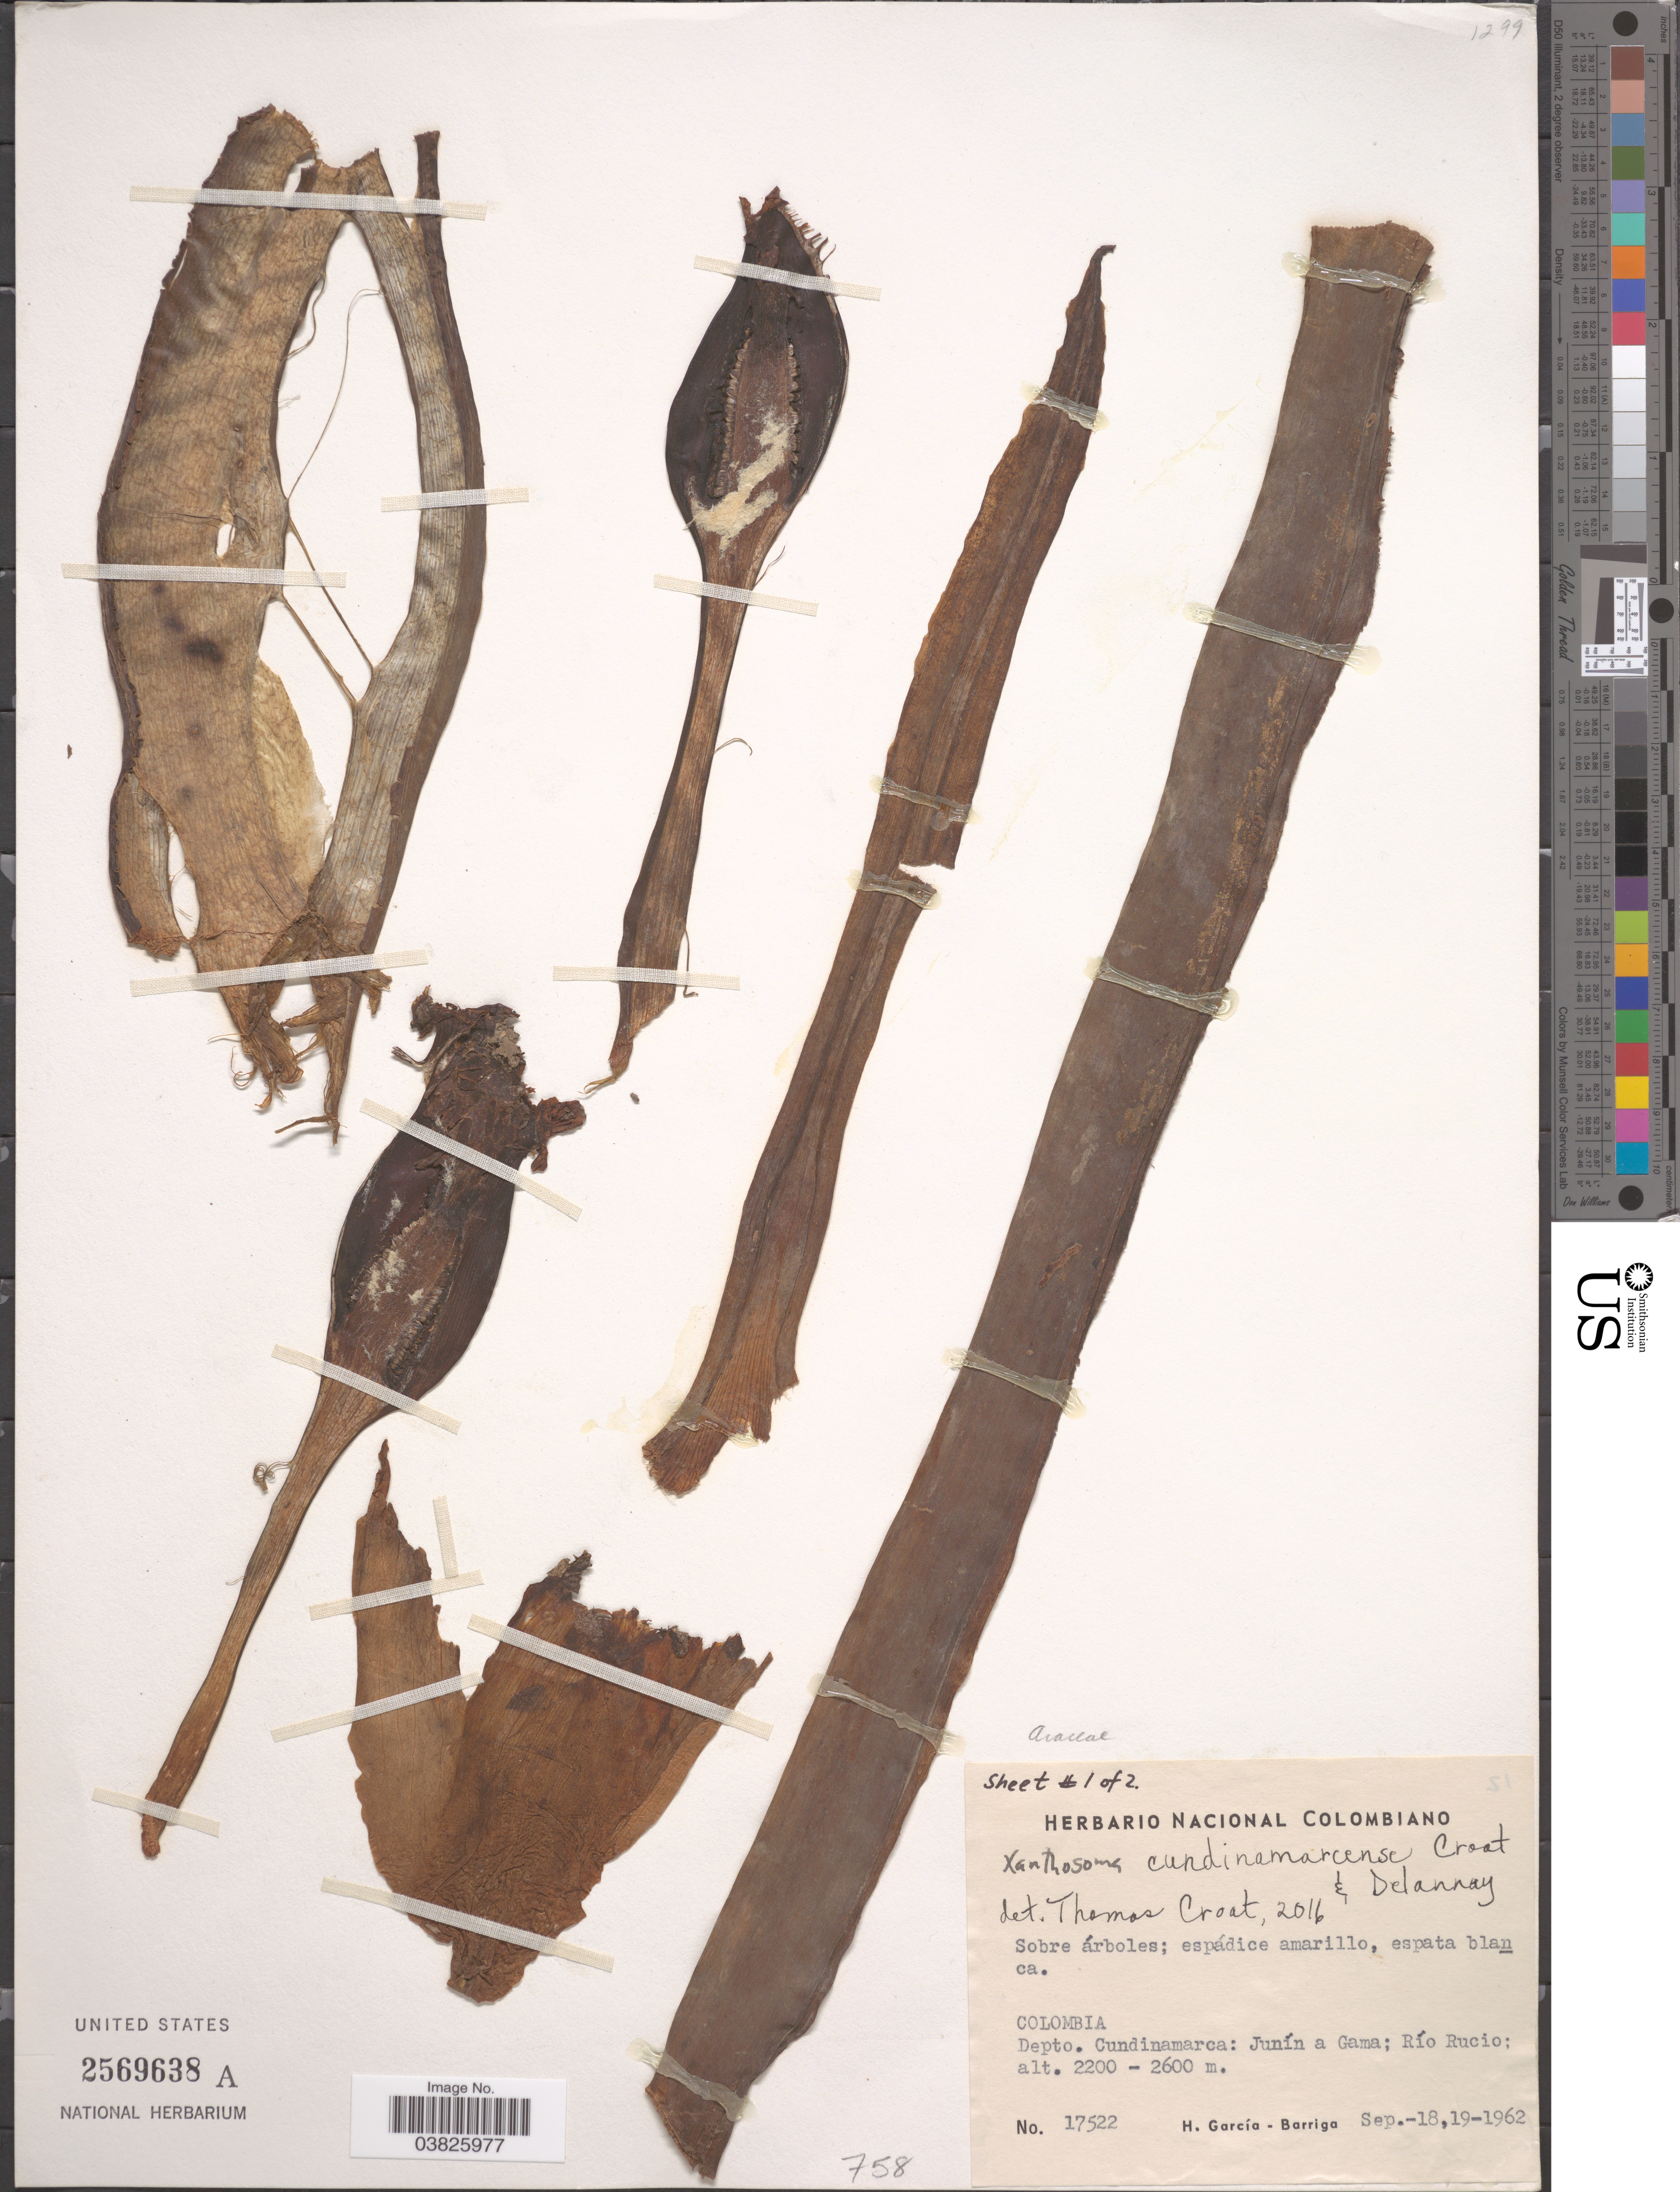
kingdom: Plantae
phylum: Tracheophyta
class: Liliopsida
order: Alismatales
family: Araceae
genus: Xanthosoma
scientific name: Xanthosoma cundinamarcense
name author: Croat & Delannay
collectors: H. García Barriga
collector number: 17522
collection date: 1962-09-18/1962-09-19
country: Colombia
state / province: Cundinamarca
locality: Depto. Cundinamarca: Junín a Gama; Río Rucio.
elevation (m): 2200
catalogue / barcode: US 2569638A